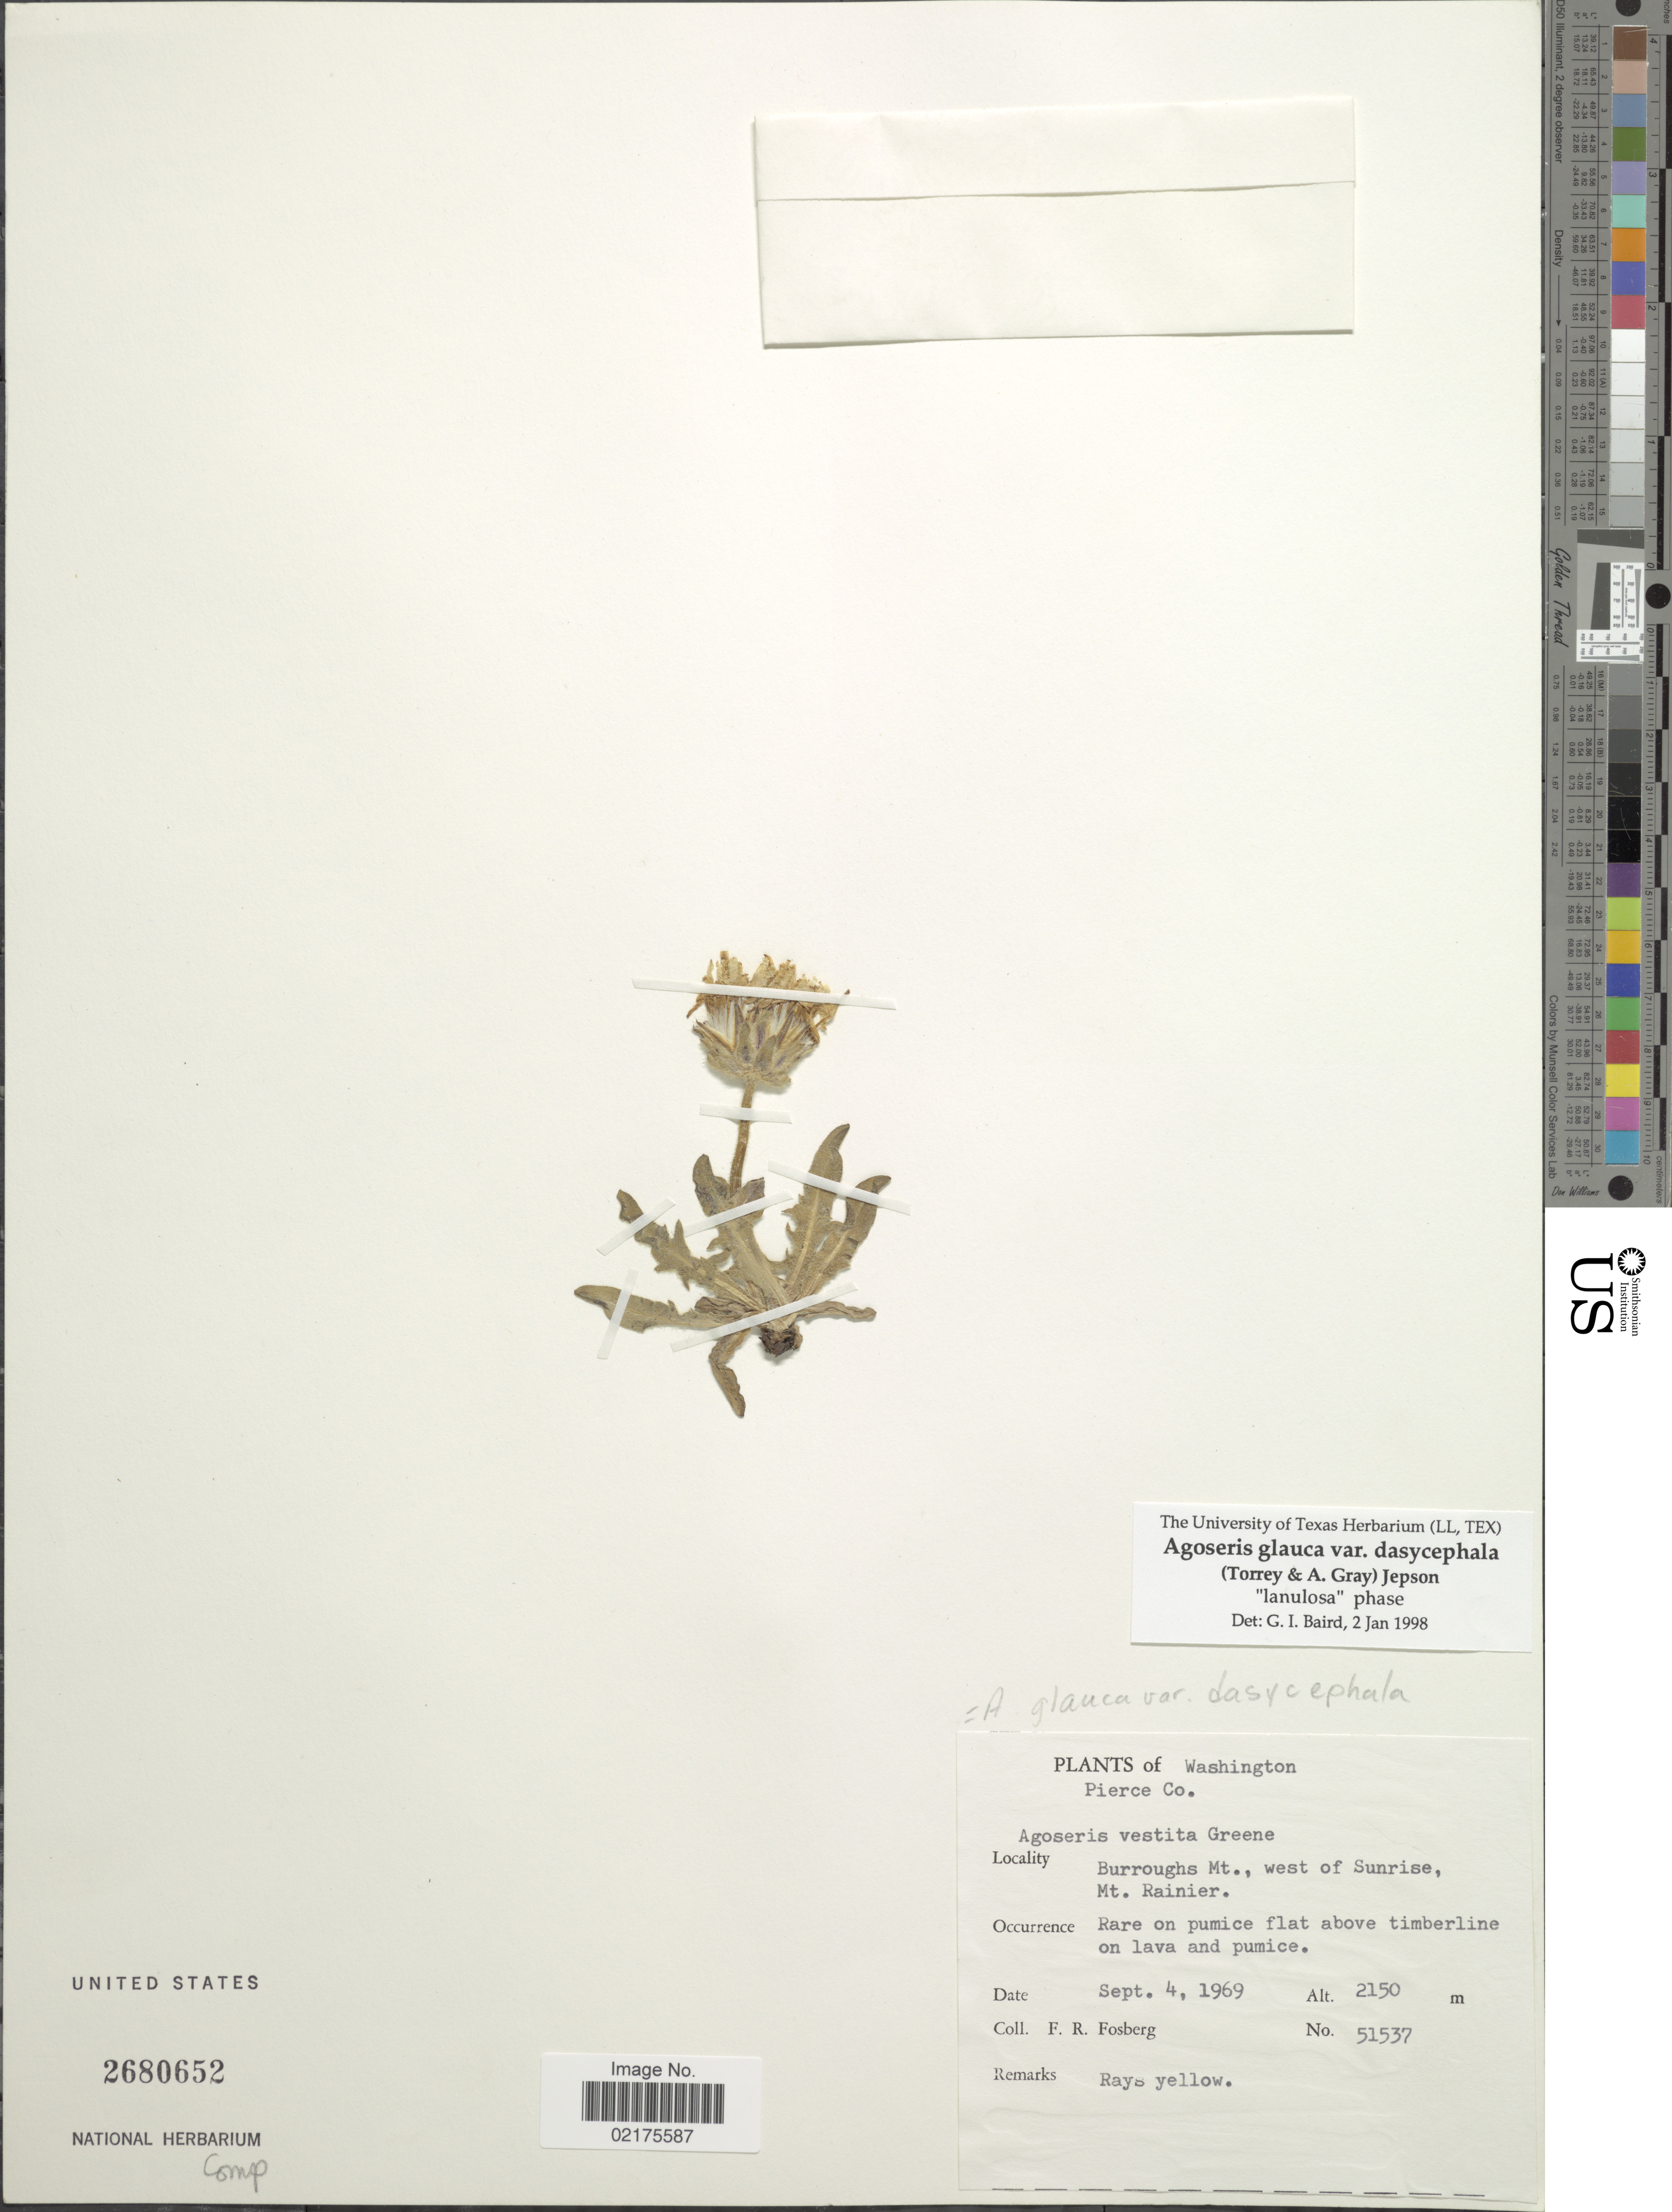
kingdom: Plantae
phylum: Tracheophyta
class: Magnoliopsida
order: Asterales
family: Asteraceae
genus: Agoseris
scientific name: Agoseris glauca var. dasycephala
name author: (Torr. & A. Gray) Jeps.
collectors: F. R. Fosberg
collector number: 51537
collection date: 1969-09-04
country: United States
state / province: Washington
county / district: Pierce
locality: Pierce Co.; Burroughs Mt., west of Sunrise, Mt. Rainier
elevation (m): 2150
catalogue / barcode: US 2680652